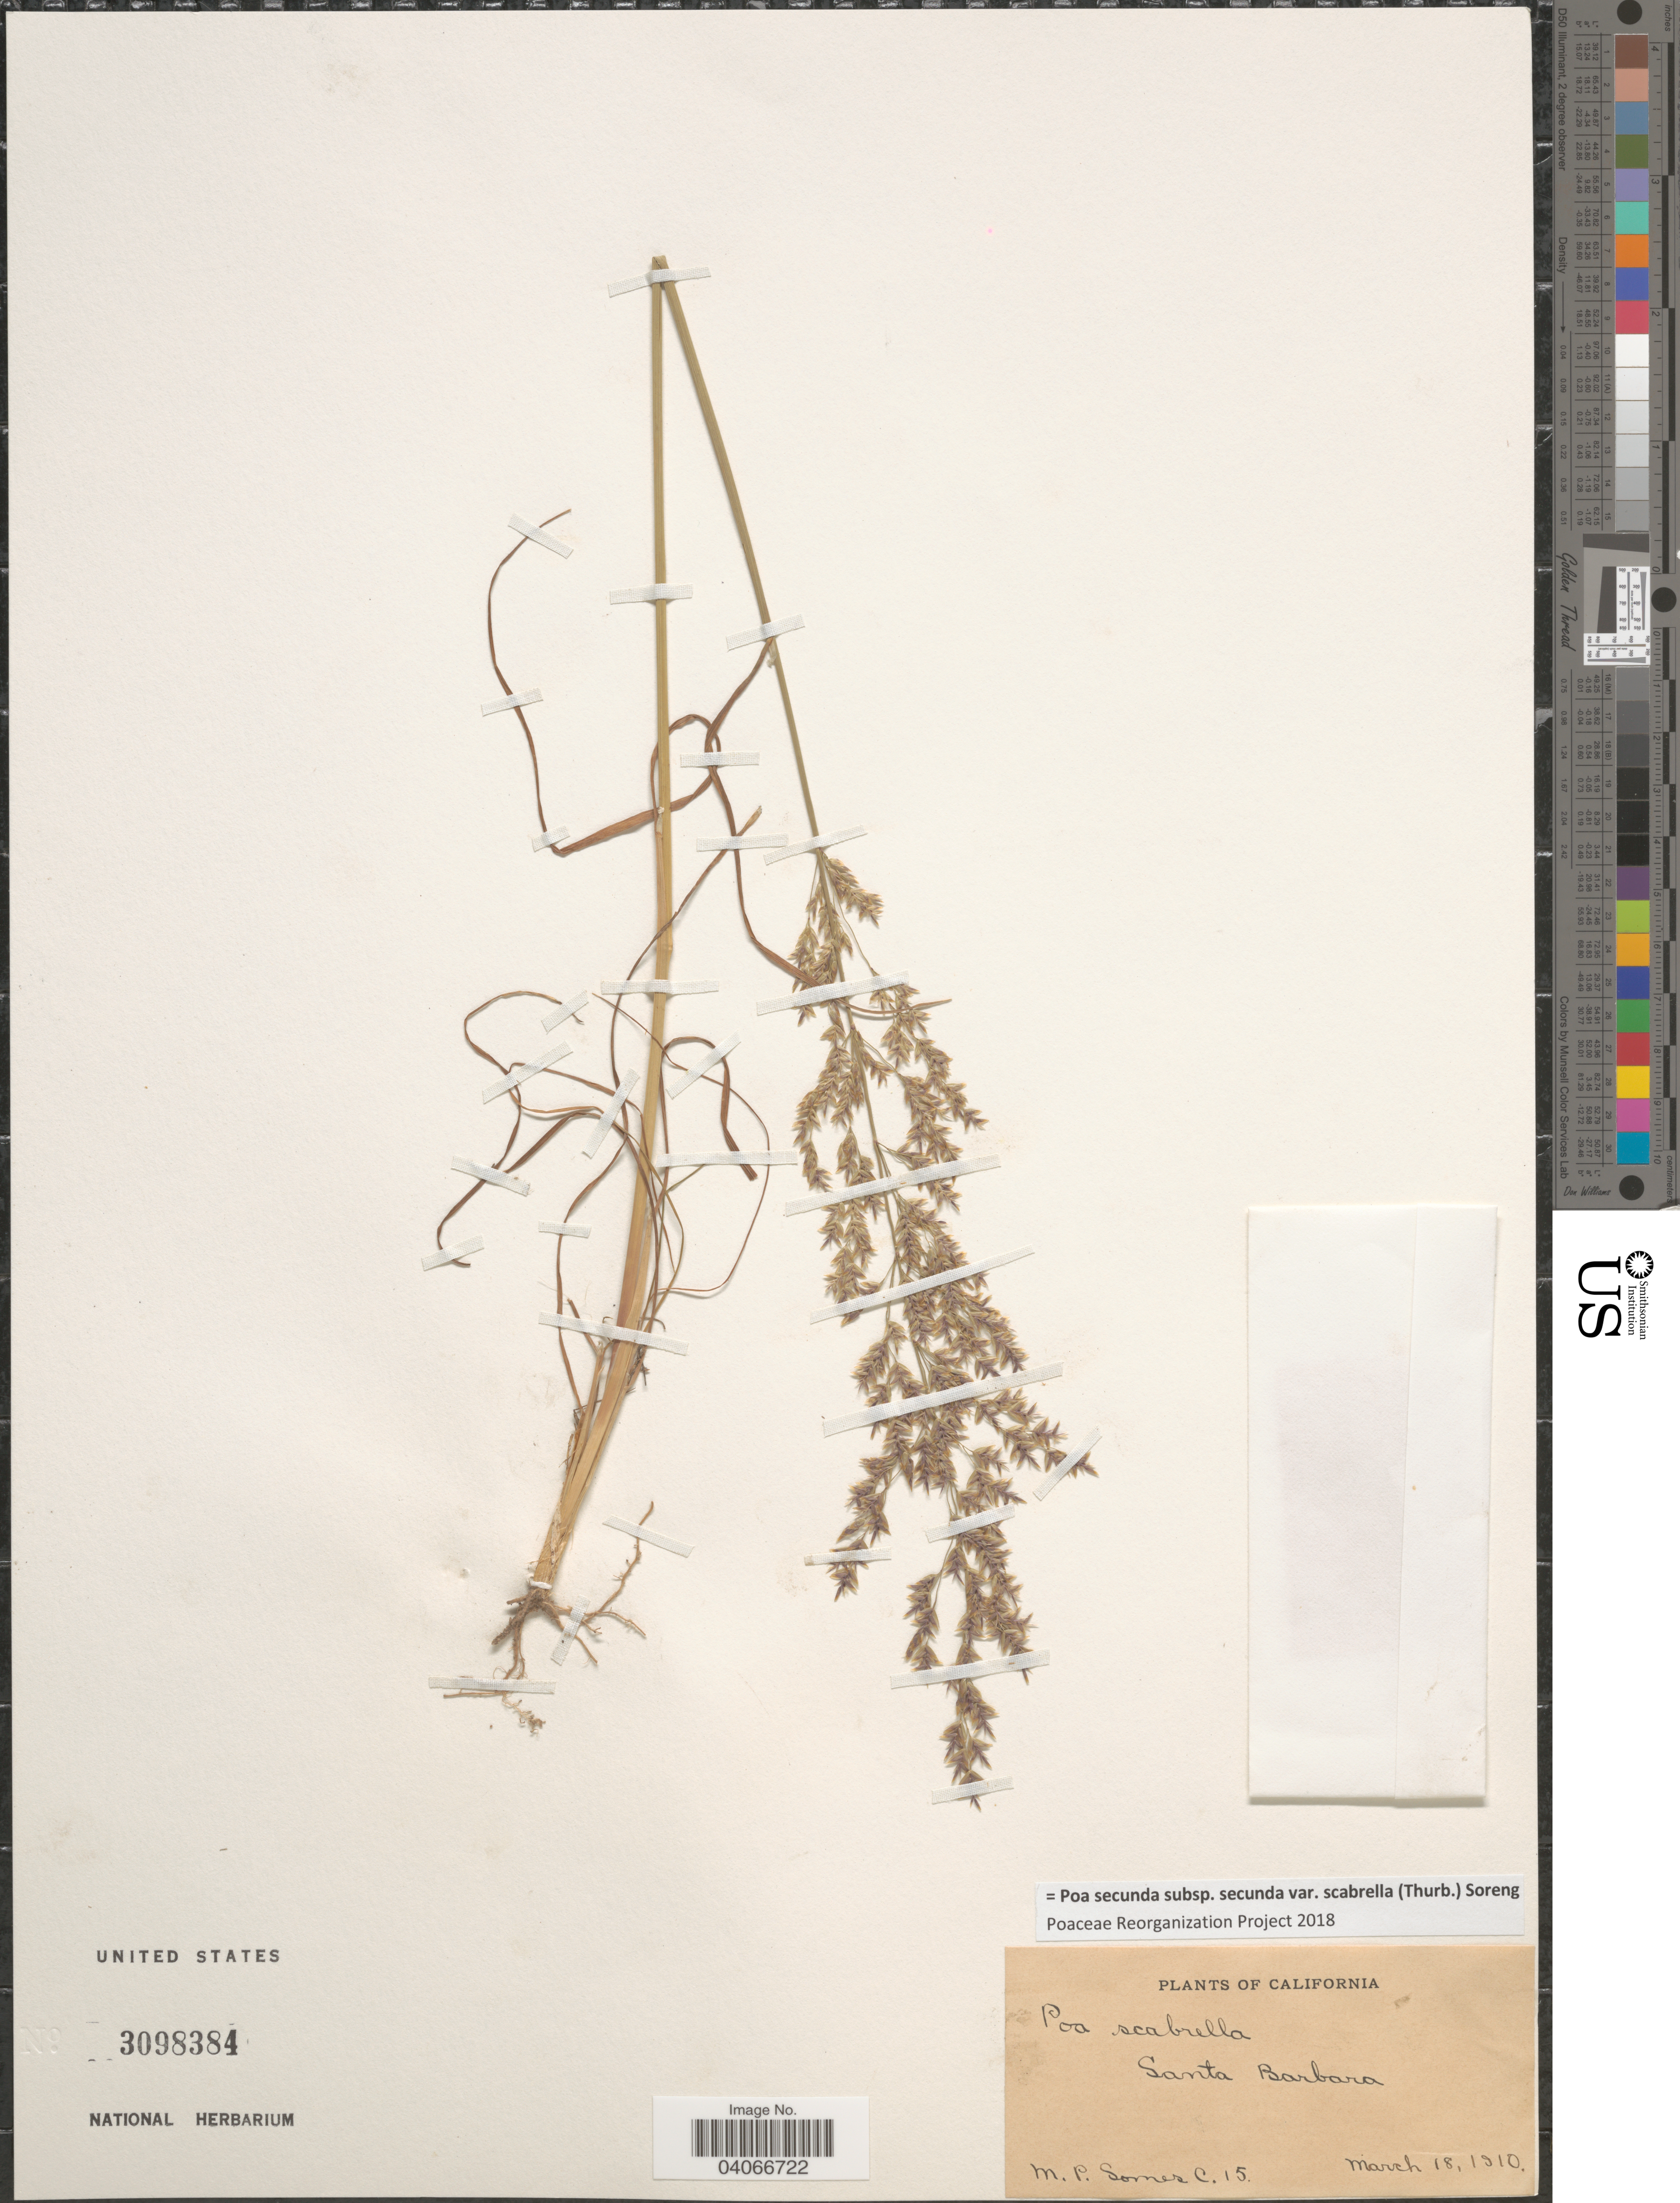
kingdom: Plantae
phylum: Tracheophyta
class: Liliopsida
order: Poales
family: Poaceae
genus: Poa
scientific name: Poa secunda subsp. secunda var. scabrella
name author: (Thurb.) Soreng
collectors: M. Somes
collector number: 15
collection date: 1910-03-18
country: United States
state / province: California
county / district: Santa Barbara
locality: Santa Barbara.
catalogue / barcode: US 3098384